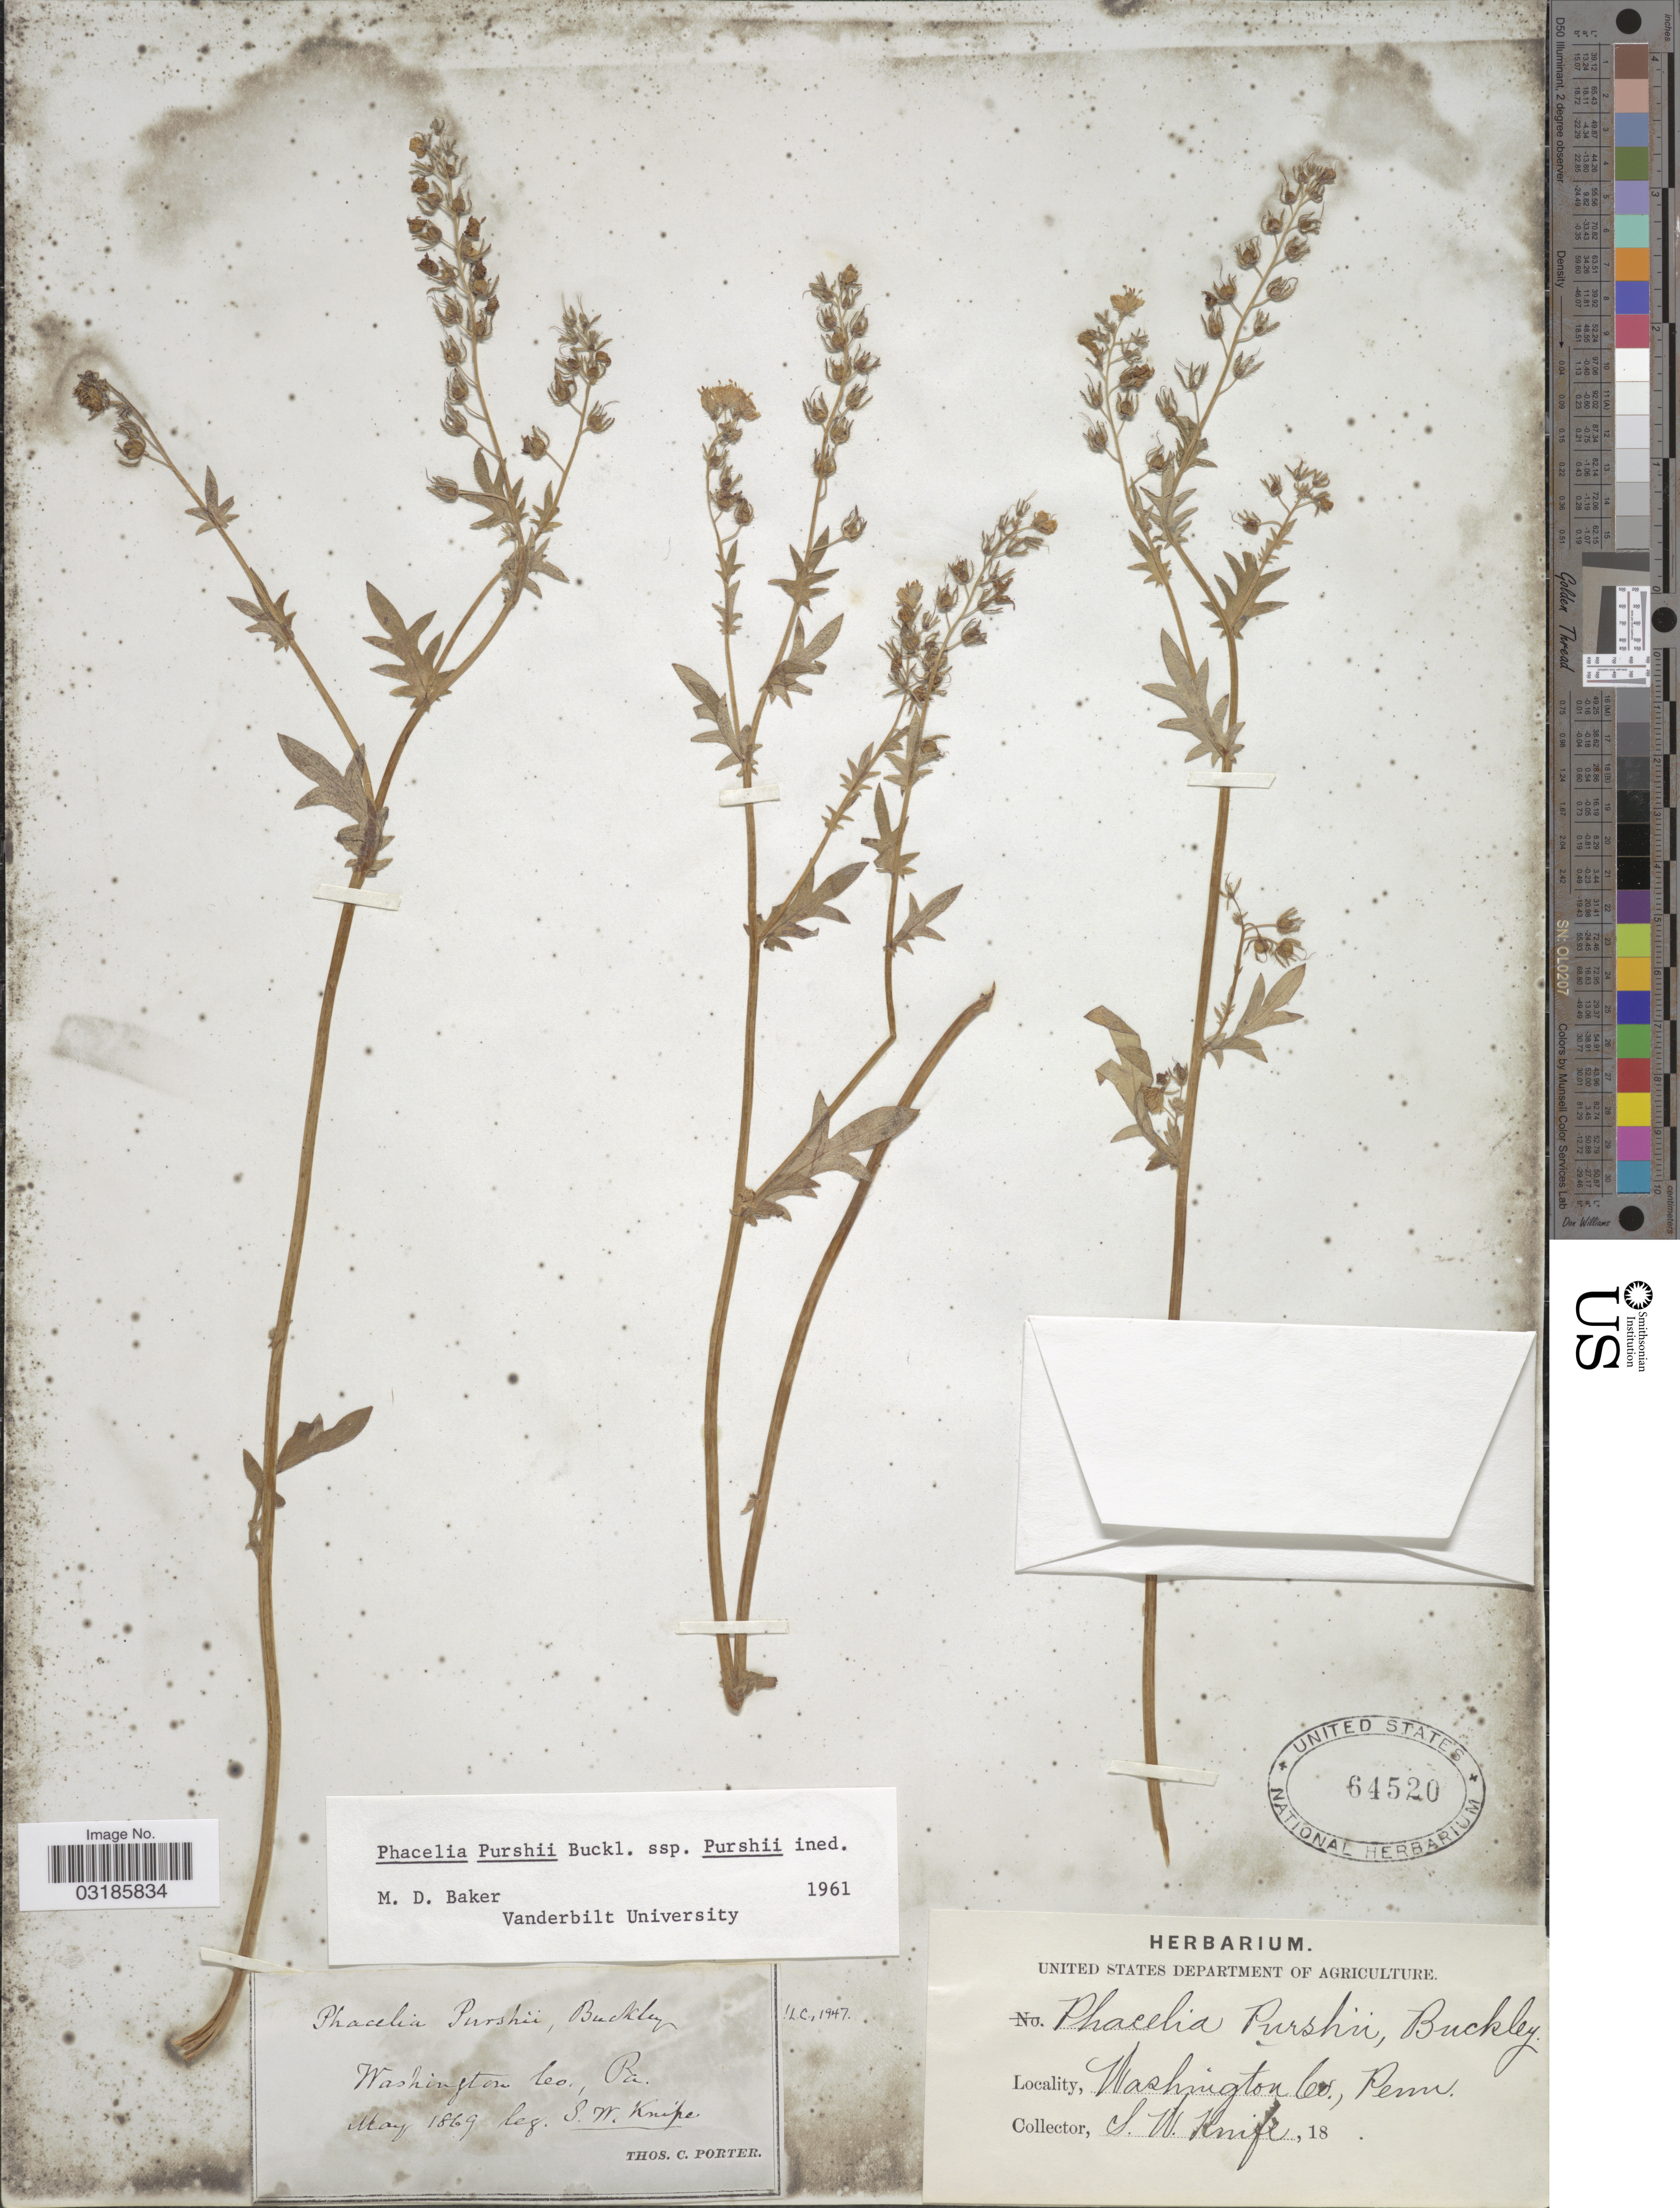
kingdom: Plantae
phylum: Tracheophyta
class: Magnoliopsida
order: Boraginales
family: Hydrophyllaceae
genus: Phacelia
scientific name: Phacelia purshii subsp. purshii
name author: Buckley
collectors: S. Knife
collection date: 1869-05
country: United States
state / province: Pennsylvania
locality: Washington Co.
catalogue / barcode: US 64520